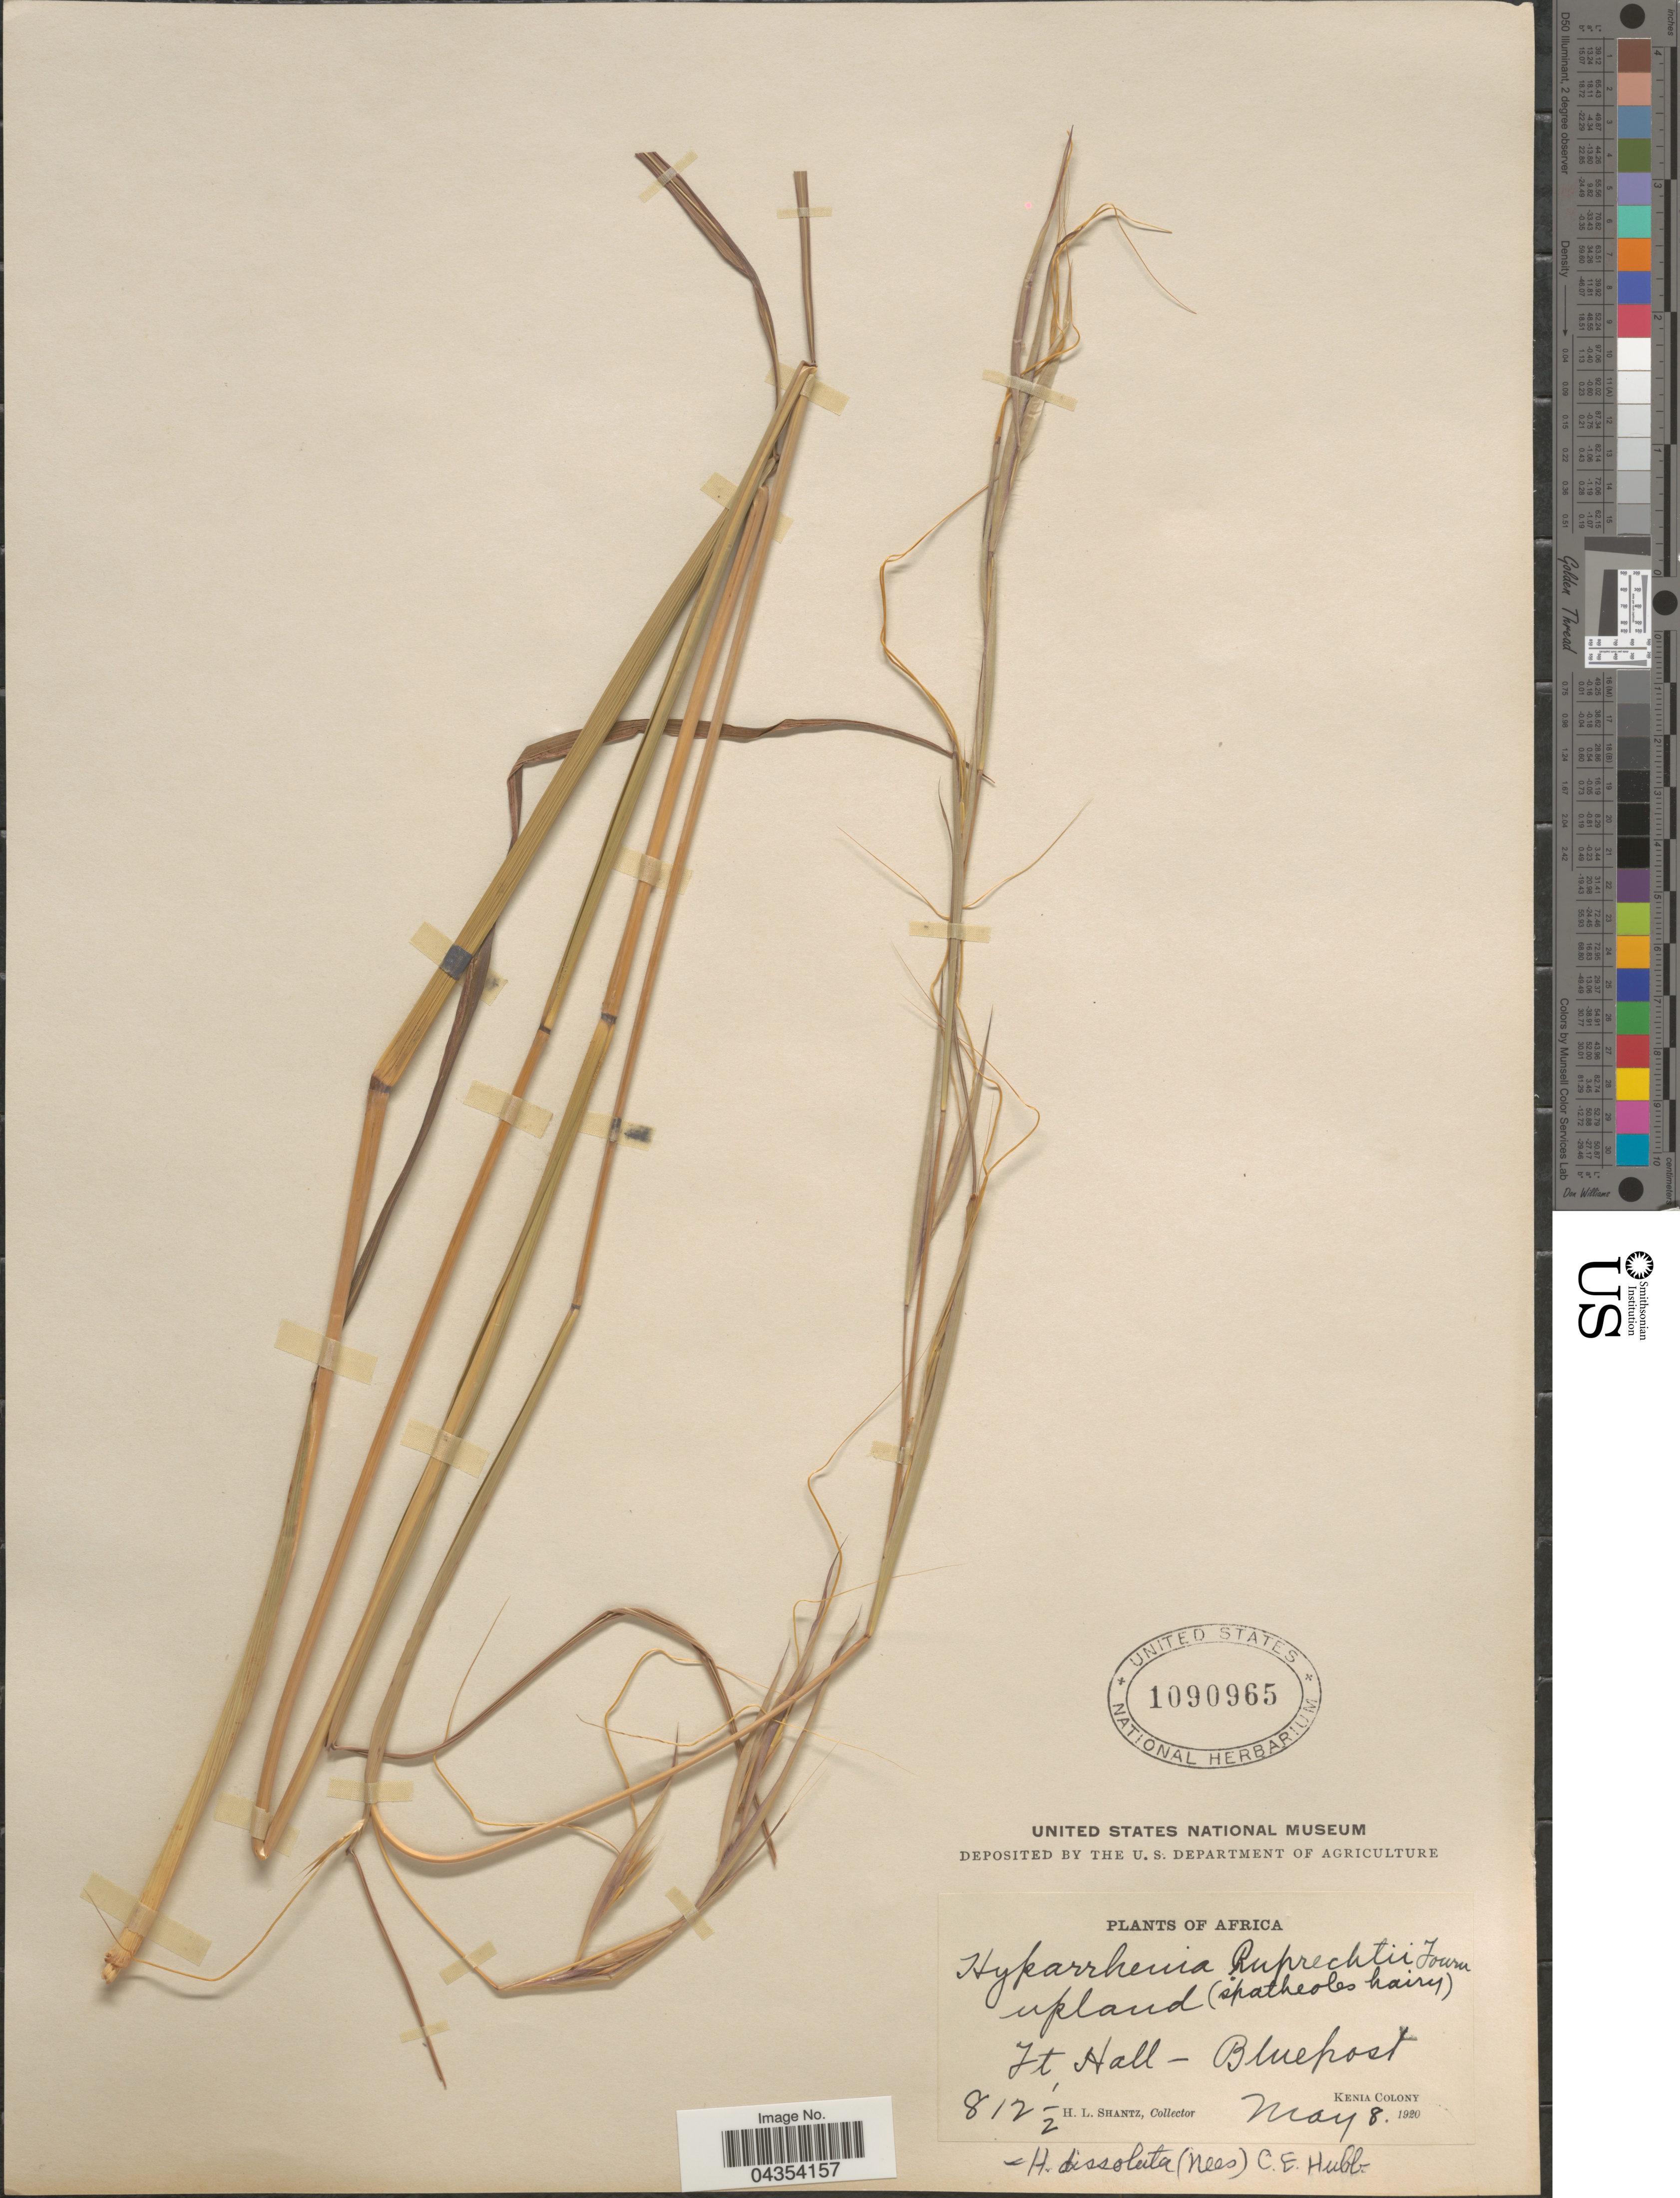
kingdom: Plantae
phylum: Tracheophyta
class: Liliopsida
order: Poales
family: Poaceae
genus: Hyperthelia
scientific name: Hyperthelia dissoluta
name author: (Nees ex Steud.) Clayton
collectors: H. Shantz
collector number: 812½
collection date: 1920-05-08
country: Kenya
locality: Ft. Hall - Bluepost. Kenia Colony.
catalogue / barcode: US 1090965